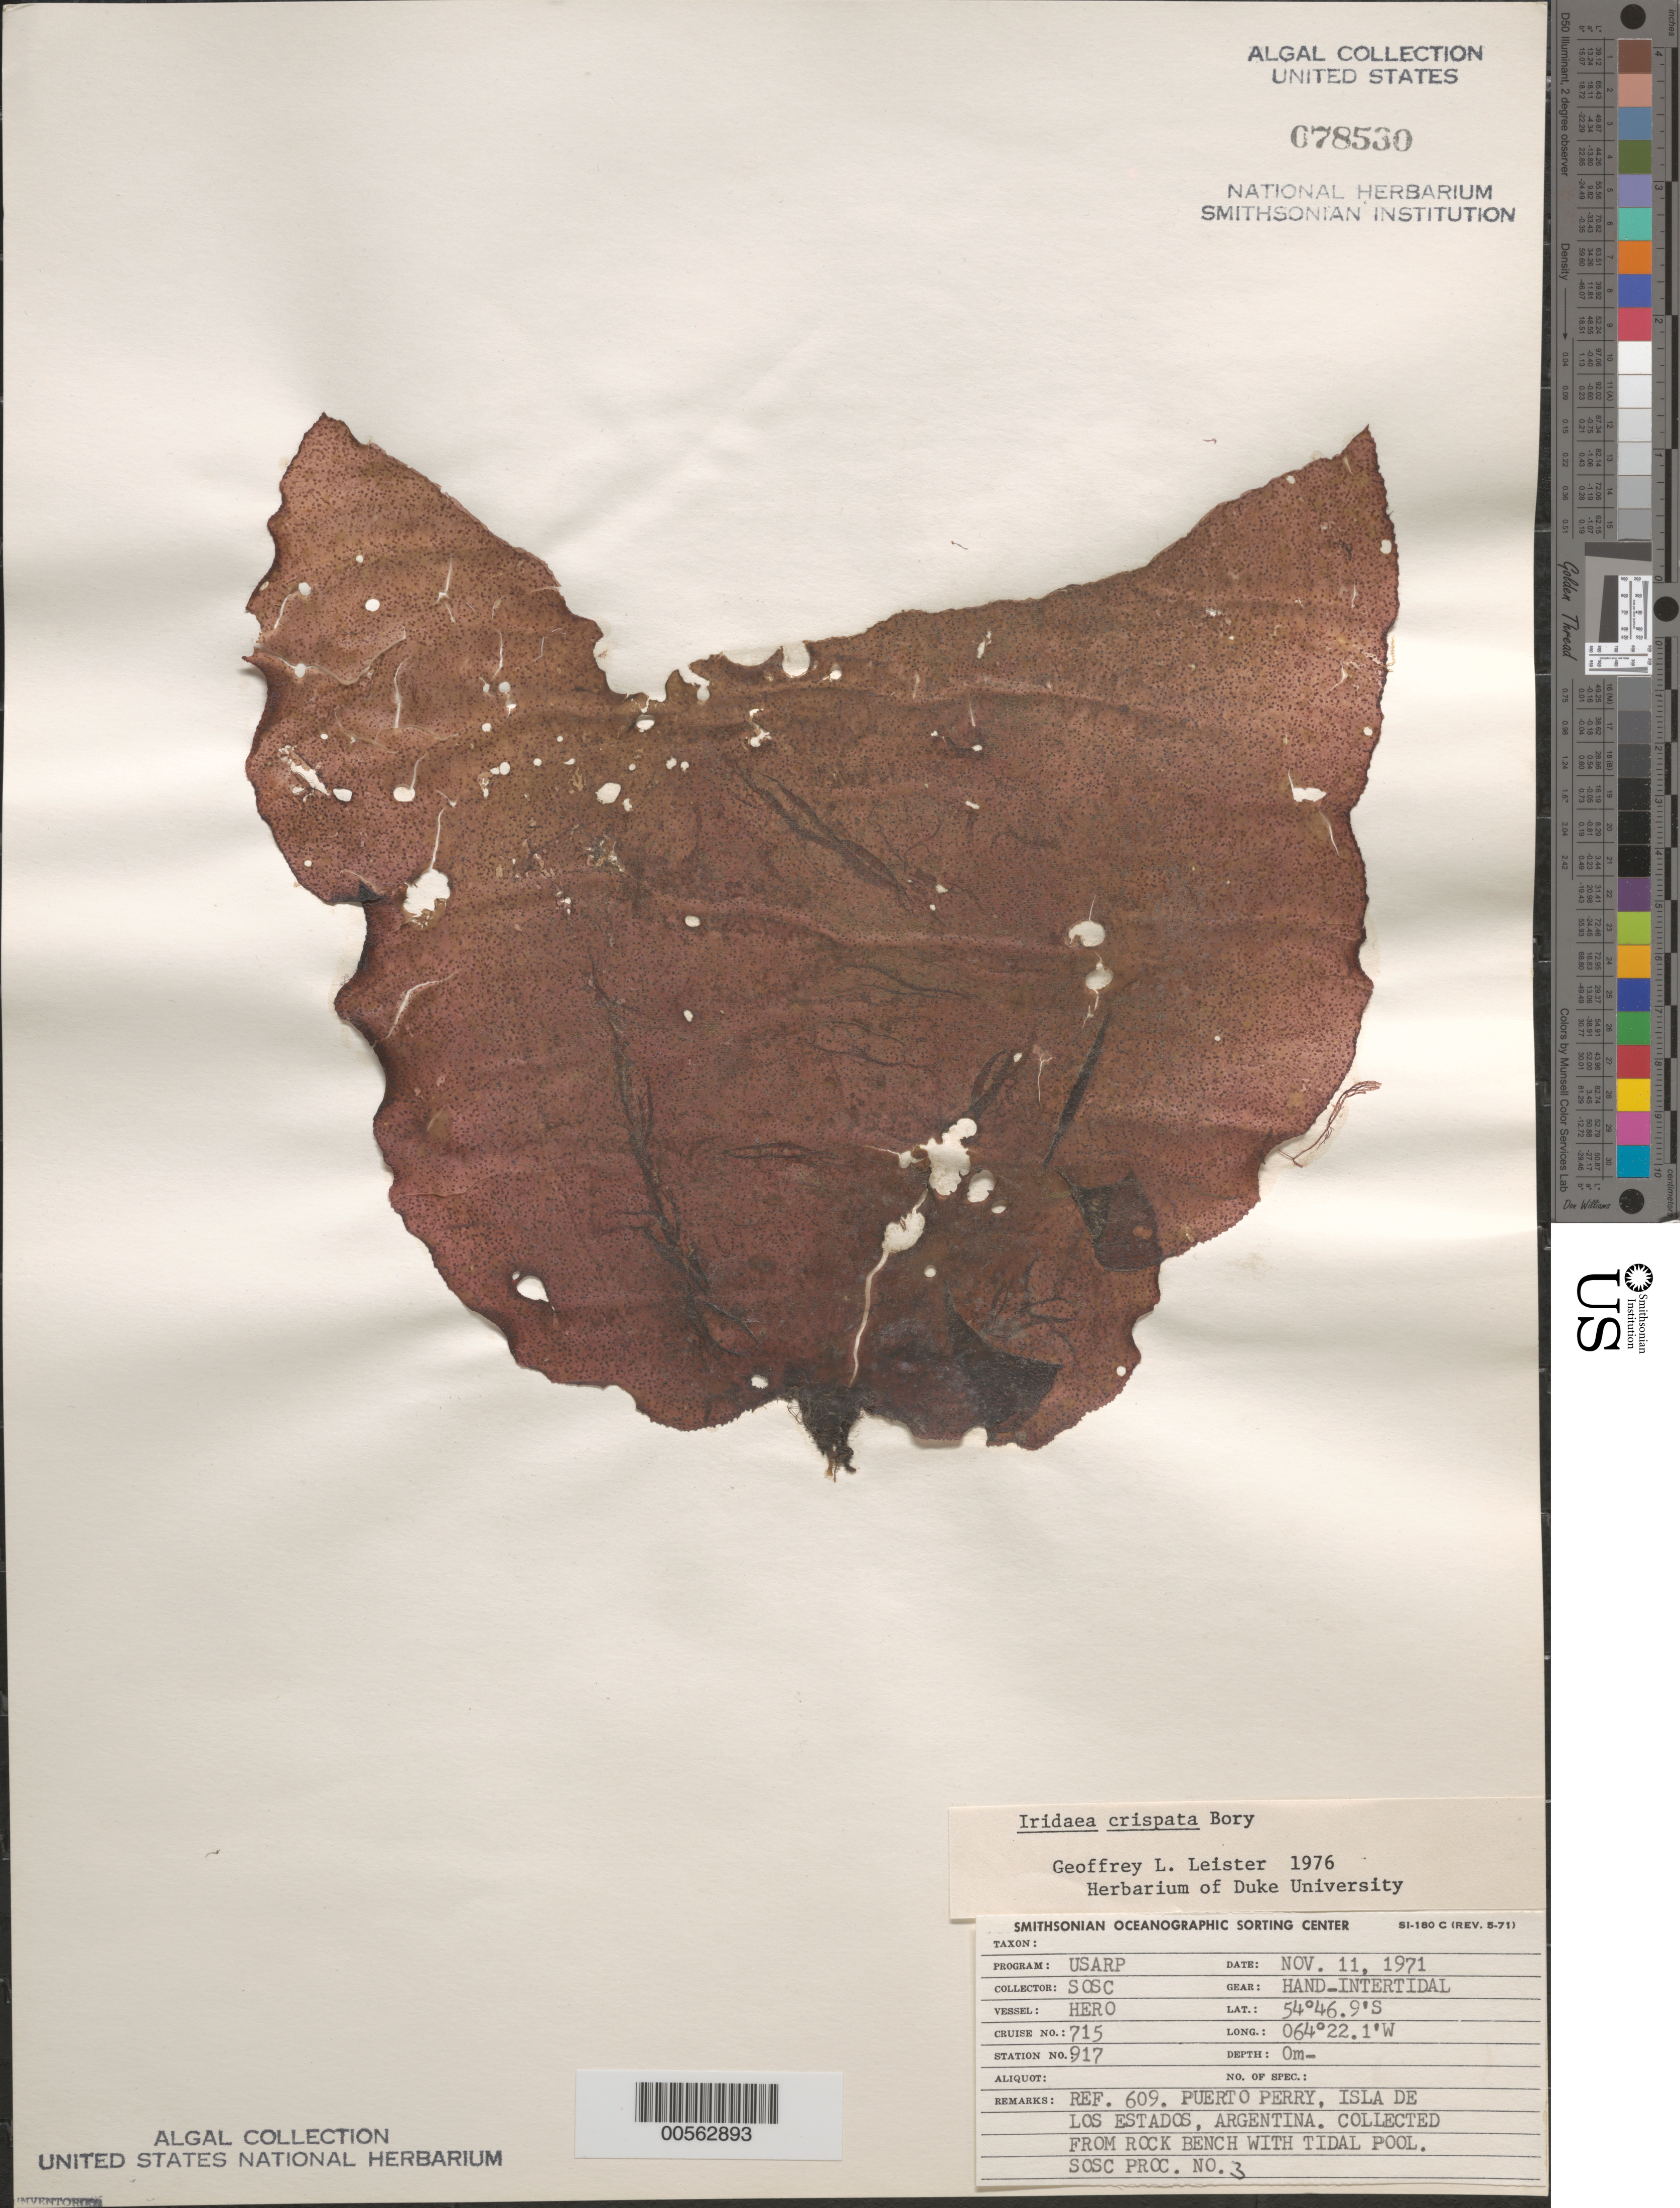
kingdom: Plantae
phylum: Rhodophyta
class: Florideophyceae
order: Gigartinales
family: Gigartinaceae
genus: Sarcothalia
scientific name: Sarcothalia crispata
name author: (Bory) Leister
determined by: Algae name updating Project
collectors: SOSC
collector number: Station 917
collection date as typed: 11 Nov 1969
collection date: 1969-11-11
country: Argentina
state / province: Tierra del Fuego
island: Isla de los Estados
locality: Puerto Perry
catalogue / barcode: US 78530